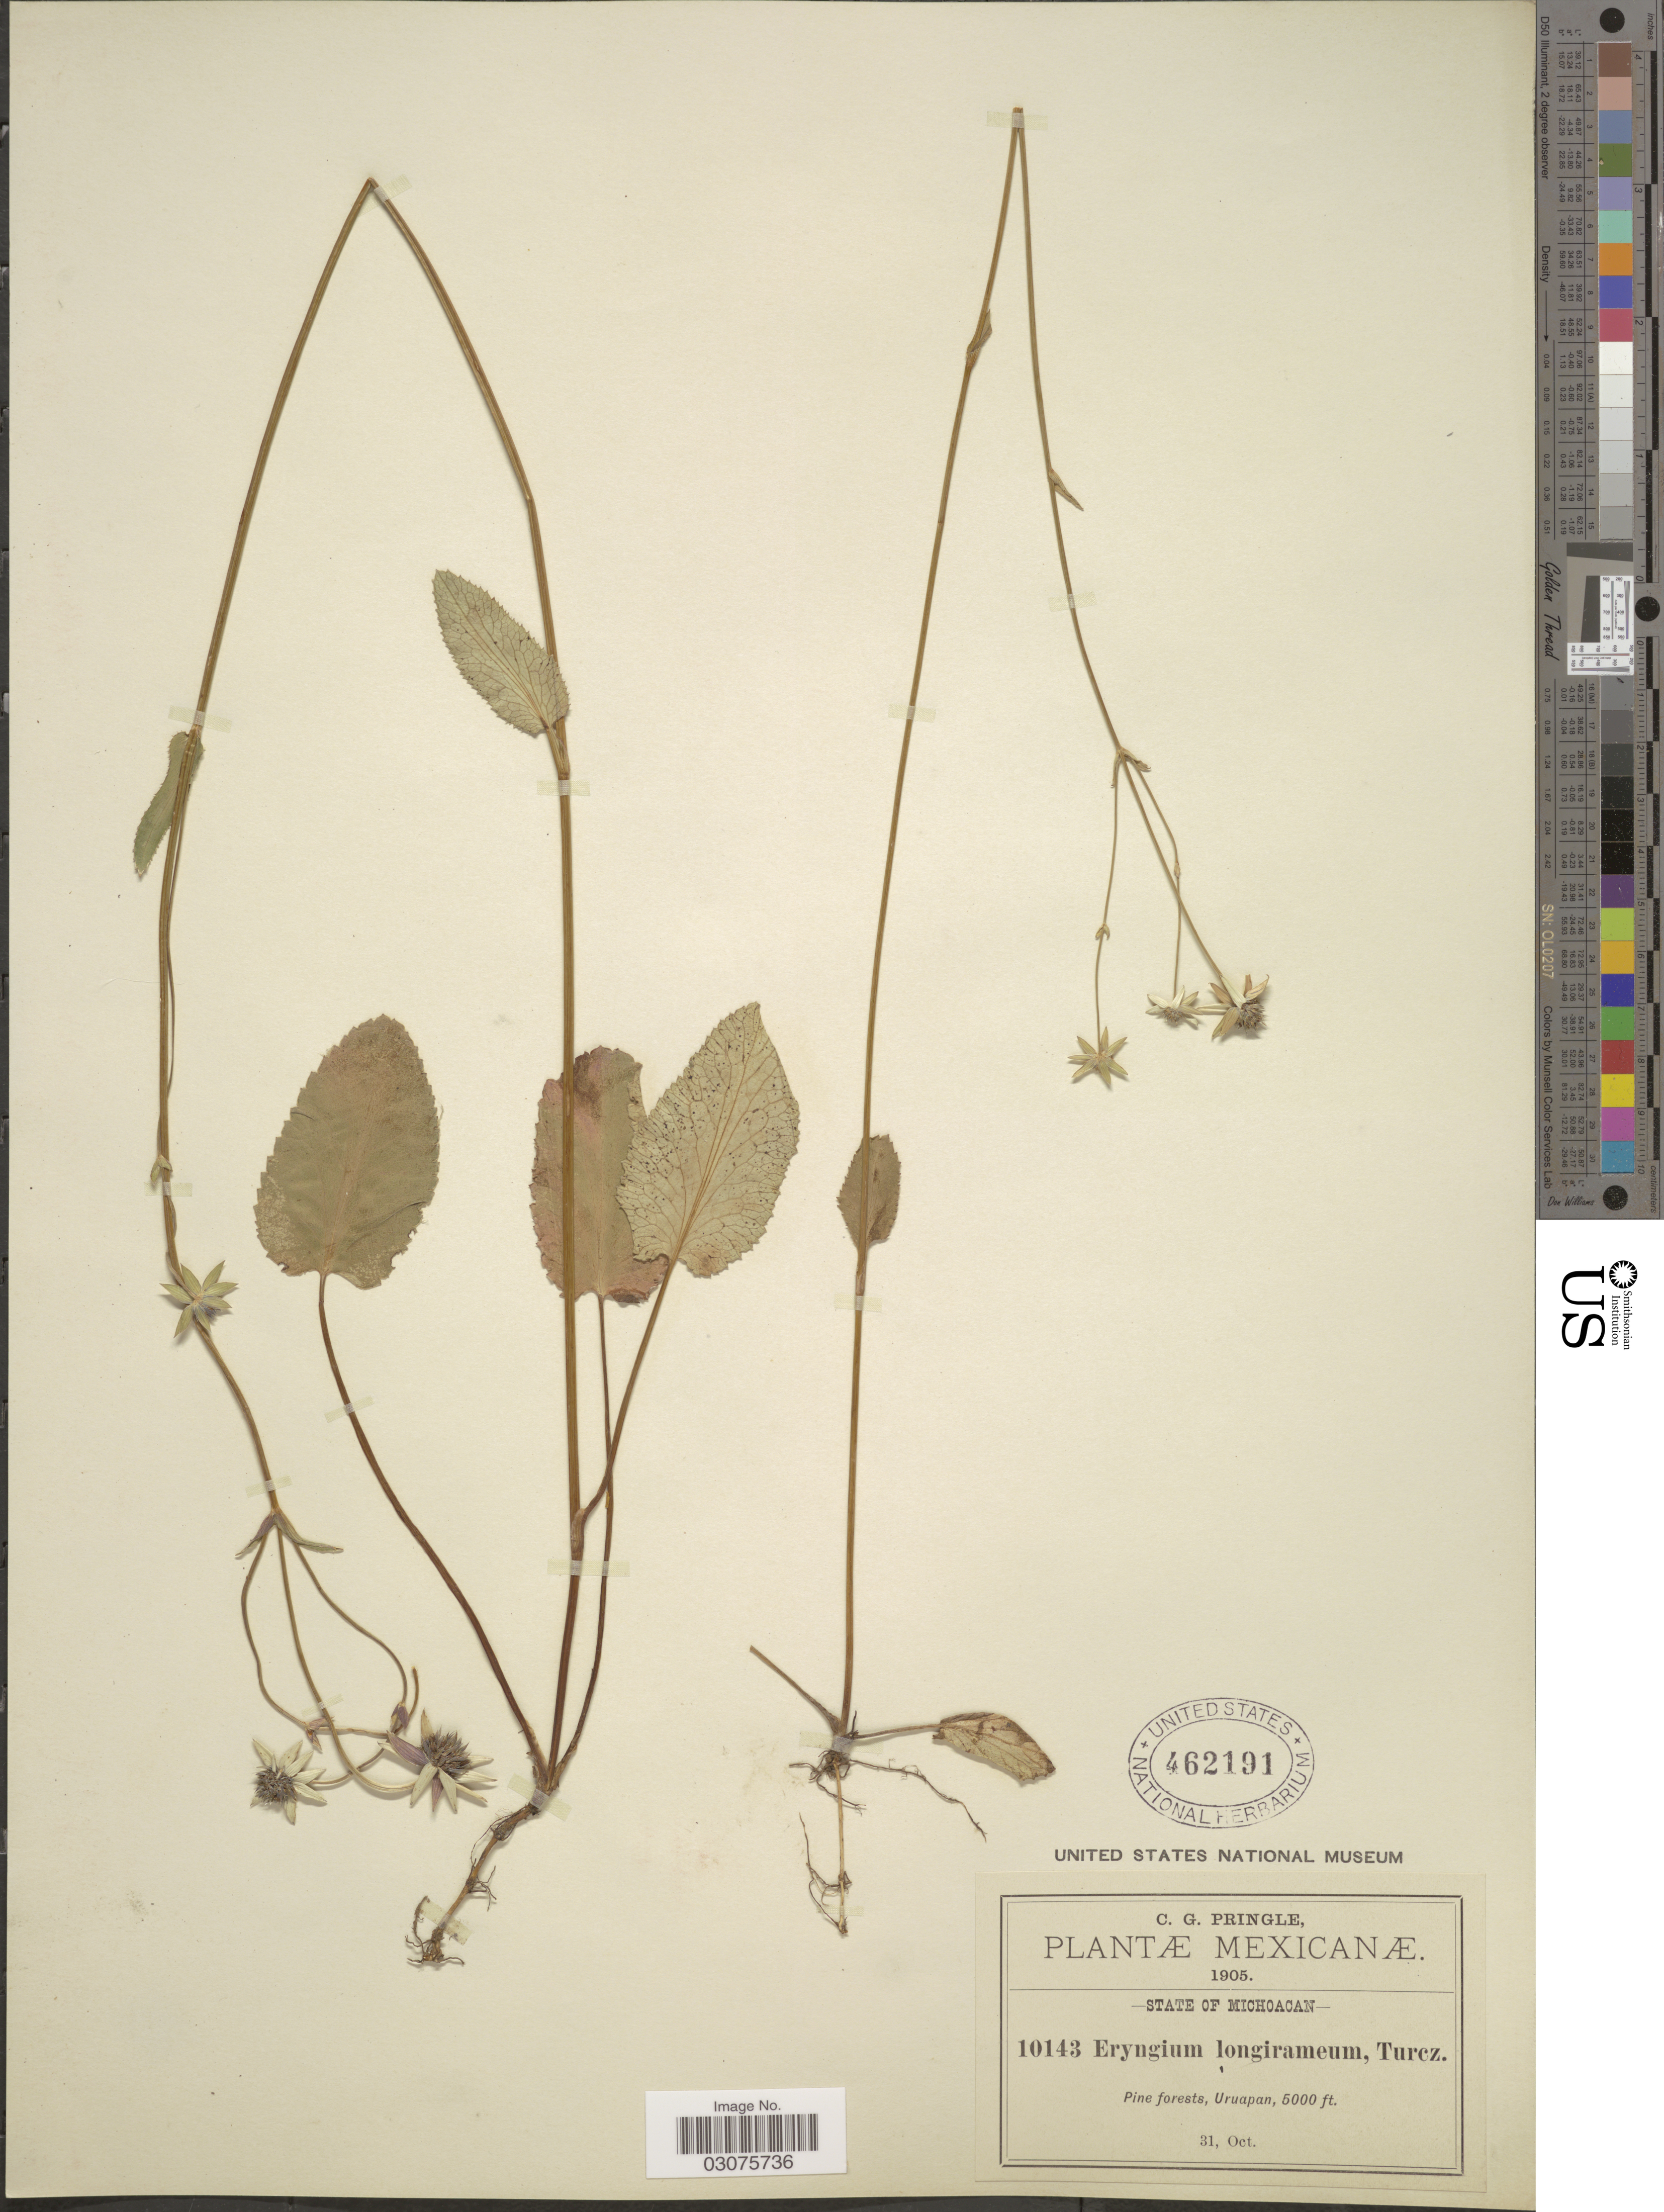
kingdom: Plantae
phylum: Tracheophyta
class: Magnoliopsida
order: Apiales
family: Apiaceae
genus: Eryngium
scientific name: Eryngium gracile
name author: F. Delaroche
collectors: C. G. Pringle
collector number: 10143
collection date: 1905-10-31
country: Mexico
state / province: Michoacán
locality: Pine forests, Uruapan.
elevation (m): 1524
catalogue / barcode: US 462191